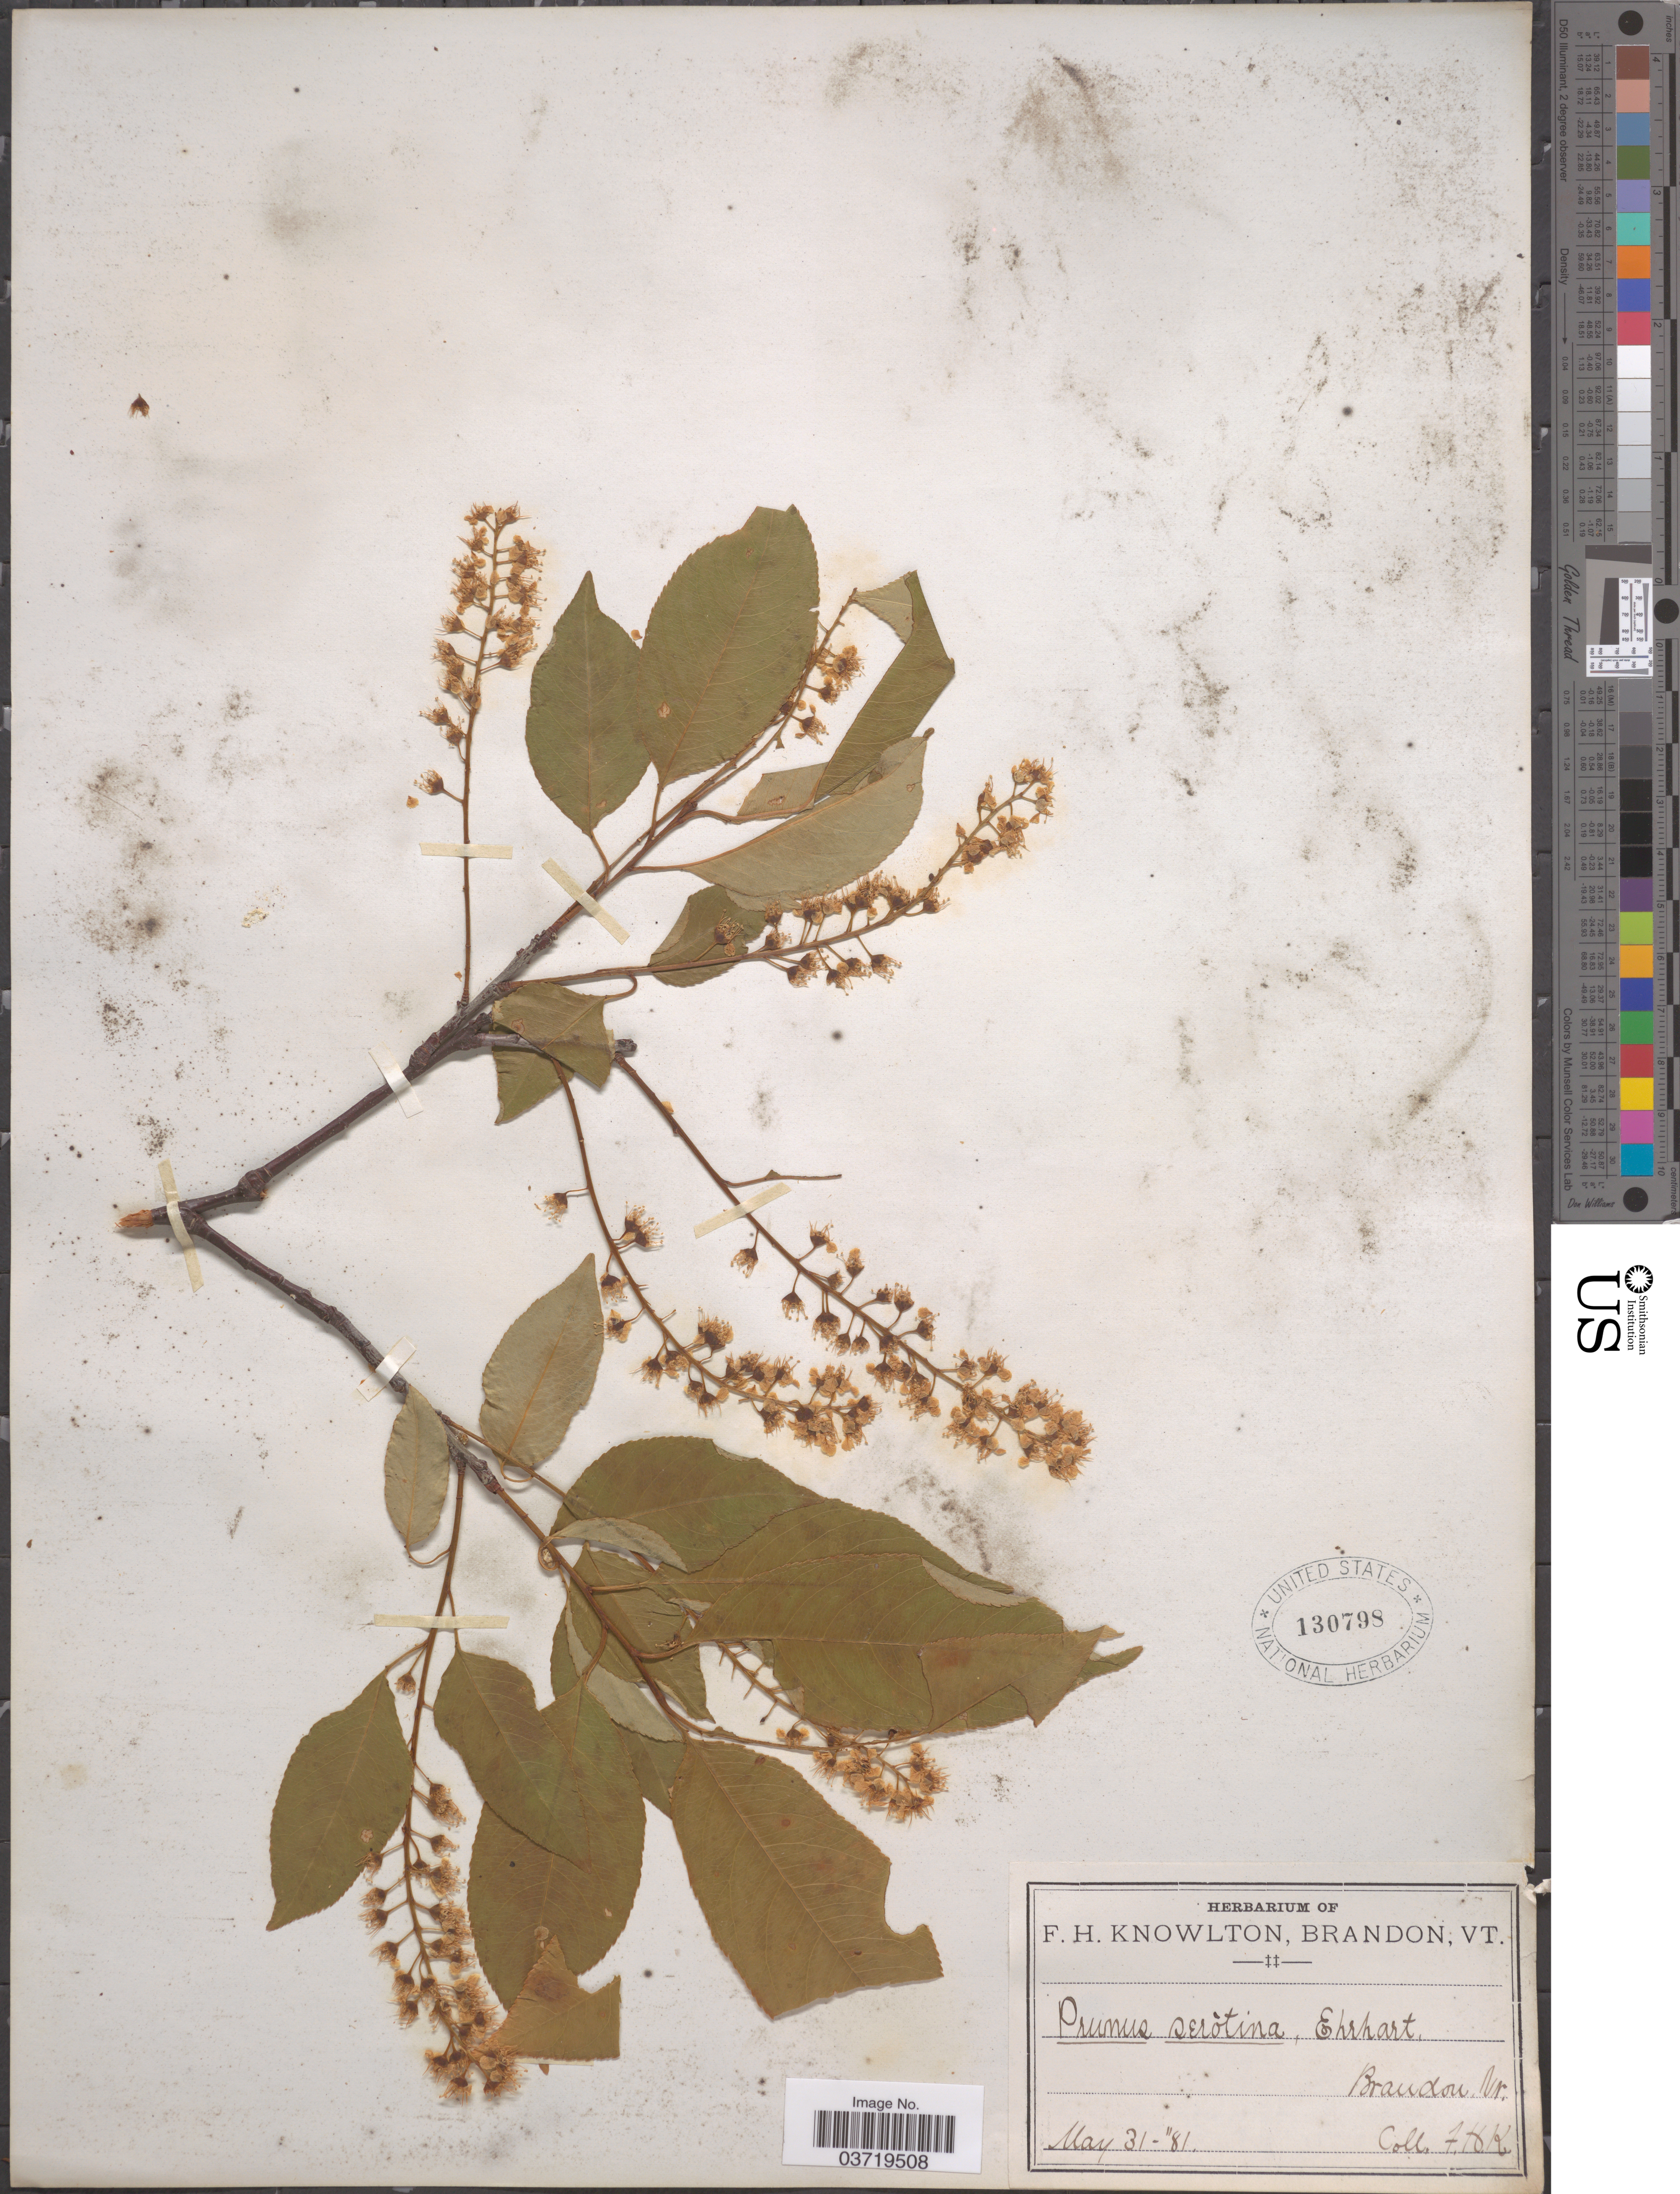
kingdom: Plantae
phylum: Tracheophyta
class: Magnoliopsida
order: Rosales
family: Rosaceae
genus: Prunus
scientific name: Prunus serotina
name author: Ehrh.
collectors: F. H. Knowlton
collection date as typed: Transcribed d/m/y: 31/5/81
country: United States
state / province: Vermont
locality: Brandon.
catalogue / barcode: US 130798